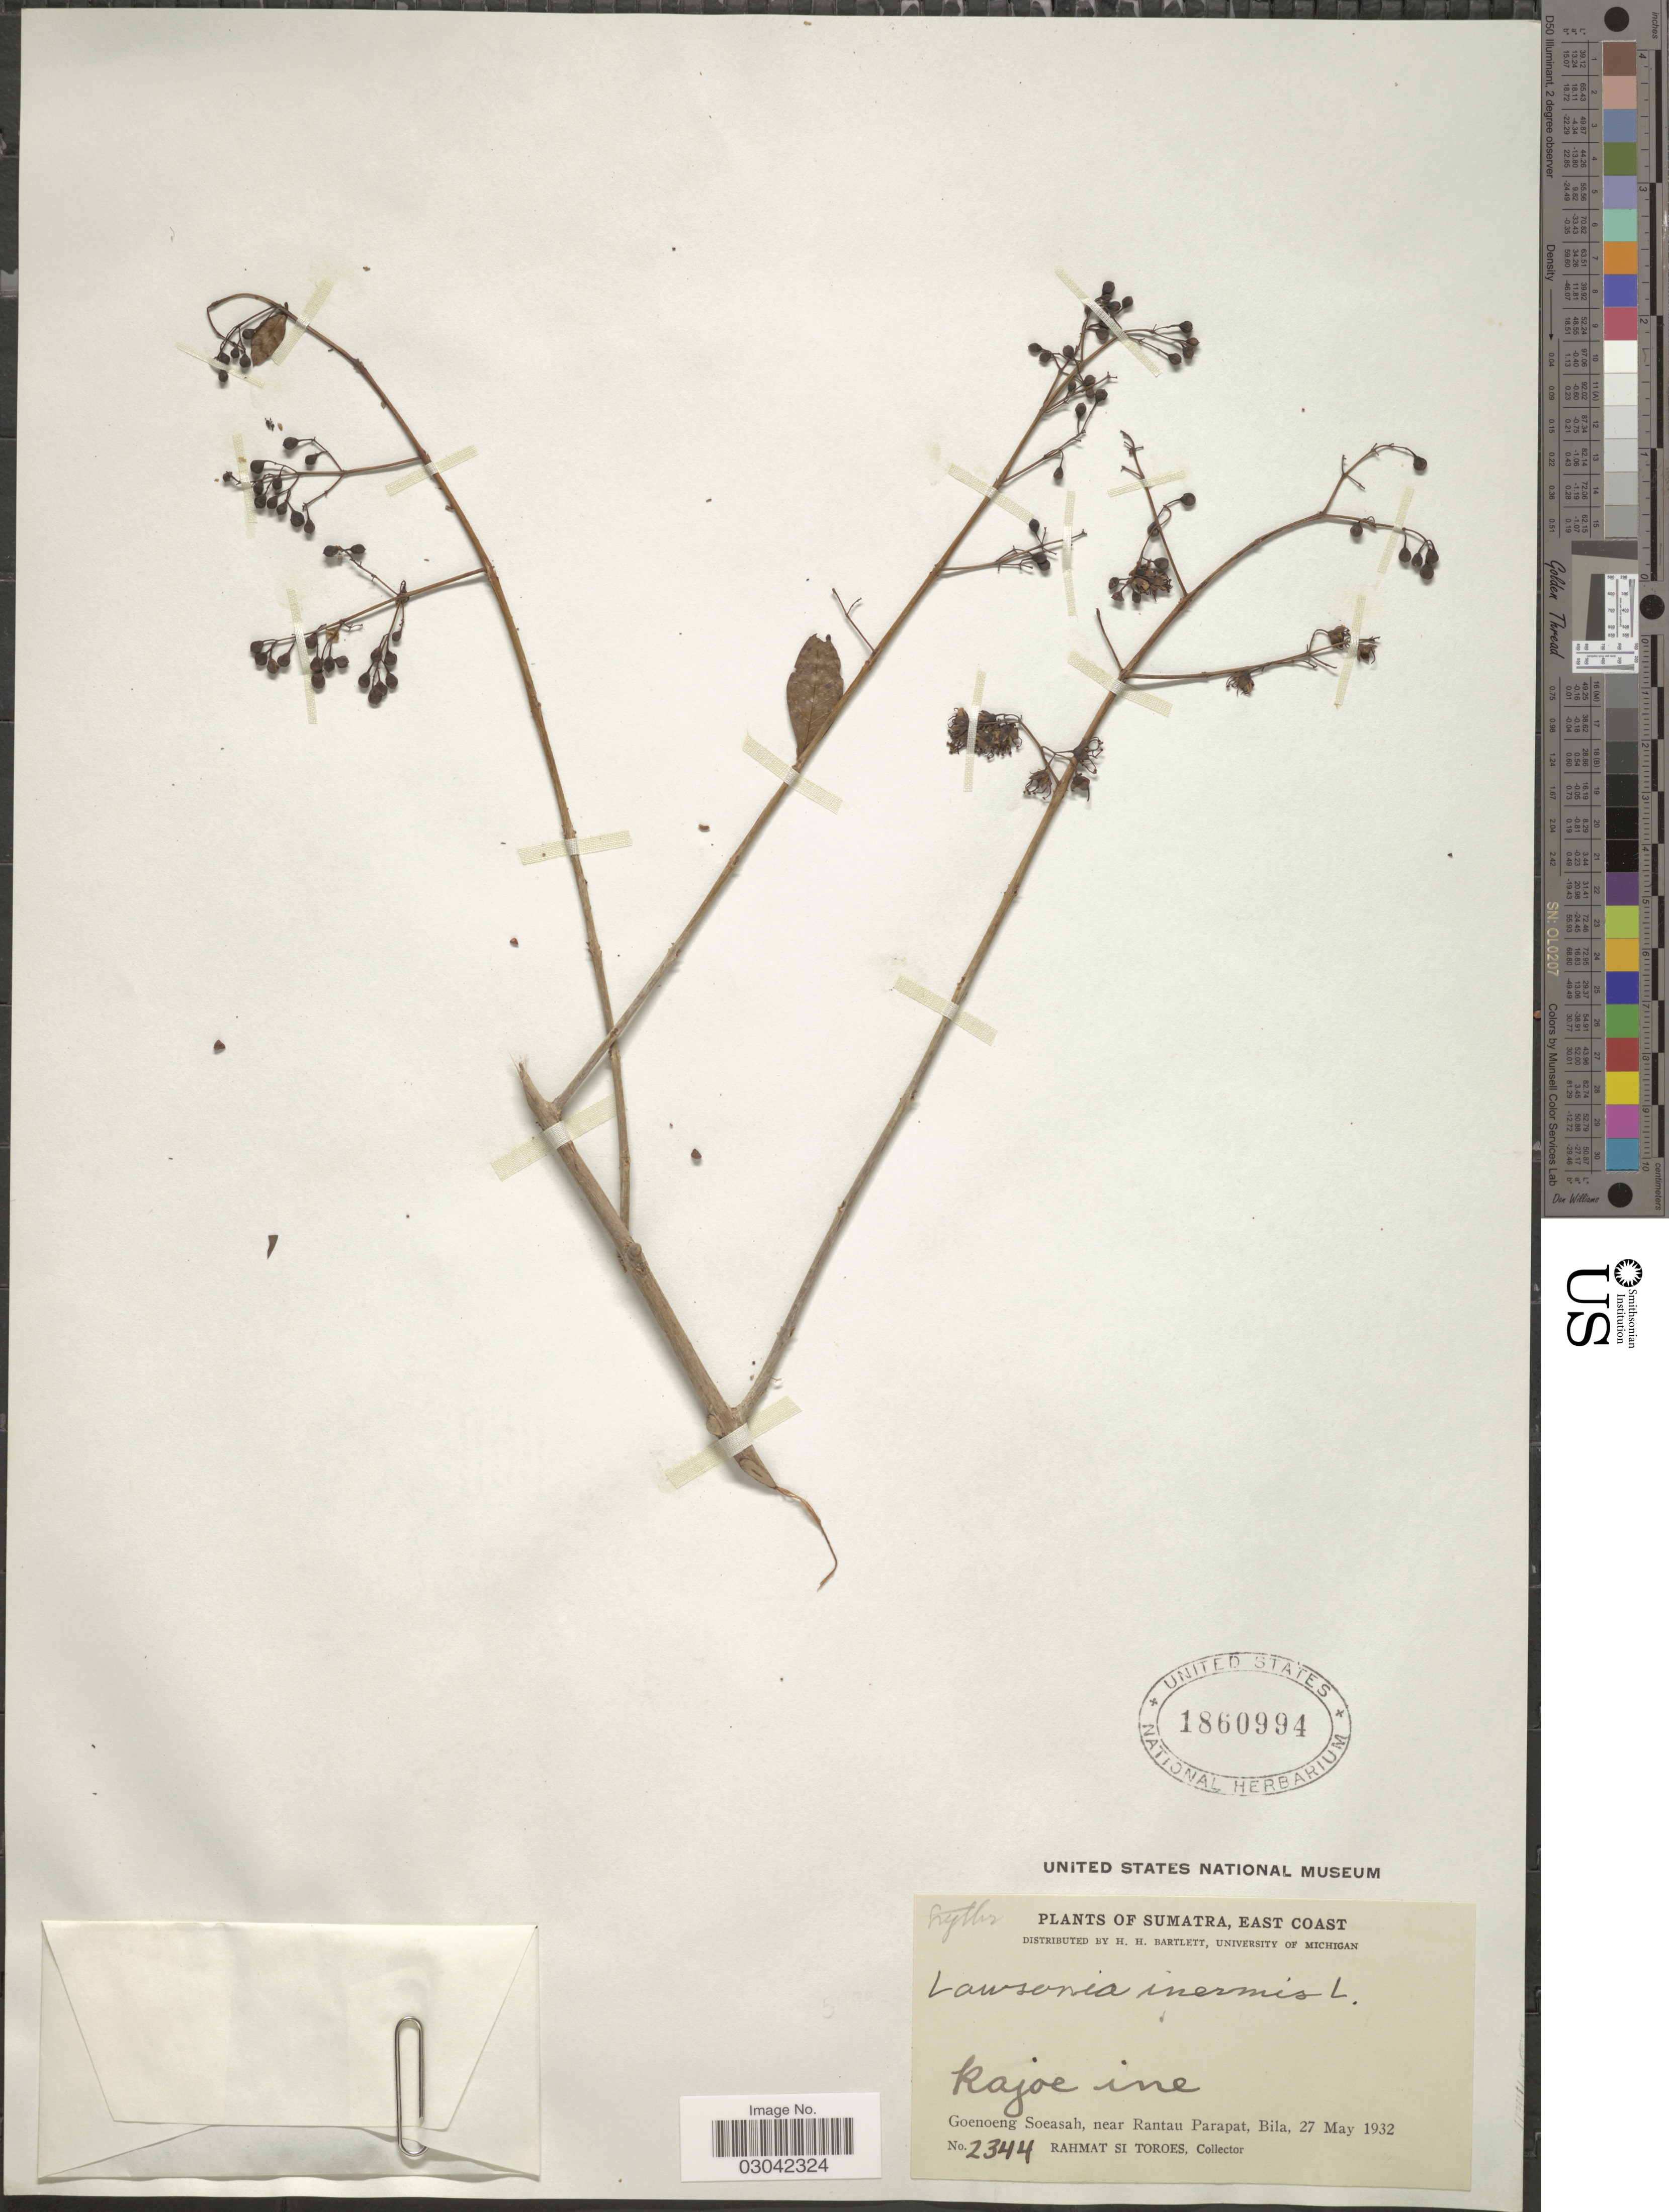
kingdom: Plantae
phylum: Tracheophyta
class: Magnoliopsida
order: Myrtales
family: Lythraceae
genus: Lawsonia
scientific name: Lawsonia inermis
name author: L.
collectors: Rahmat Si Boeea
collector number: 2344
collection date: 1932-05-27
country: Indonesia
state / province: Sumatra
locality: East Coast. Goenoeng Soeasah, near Rantau Parapat, Bila.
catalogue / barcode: US 1860994